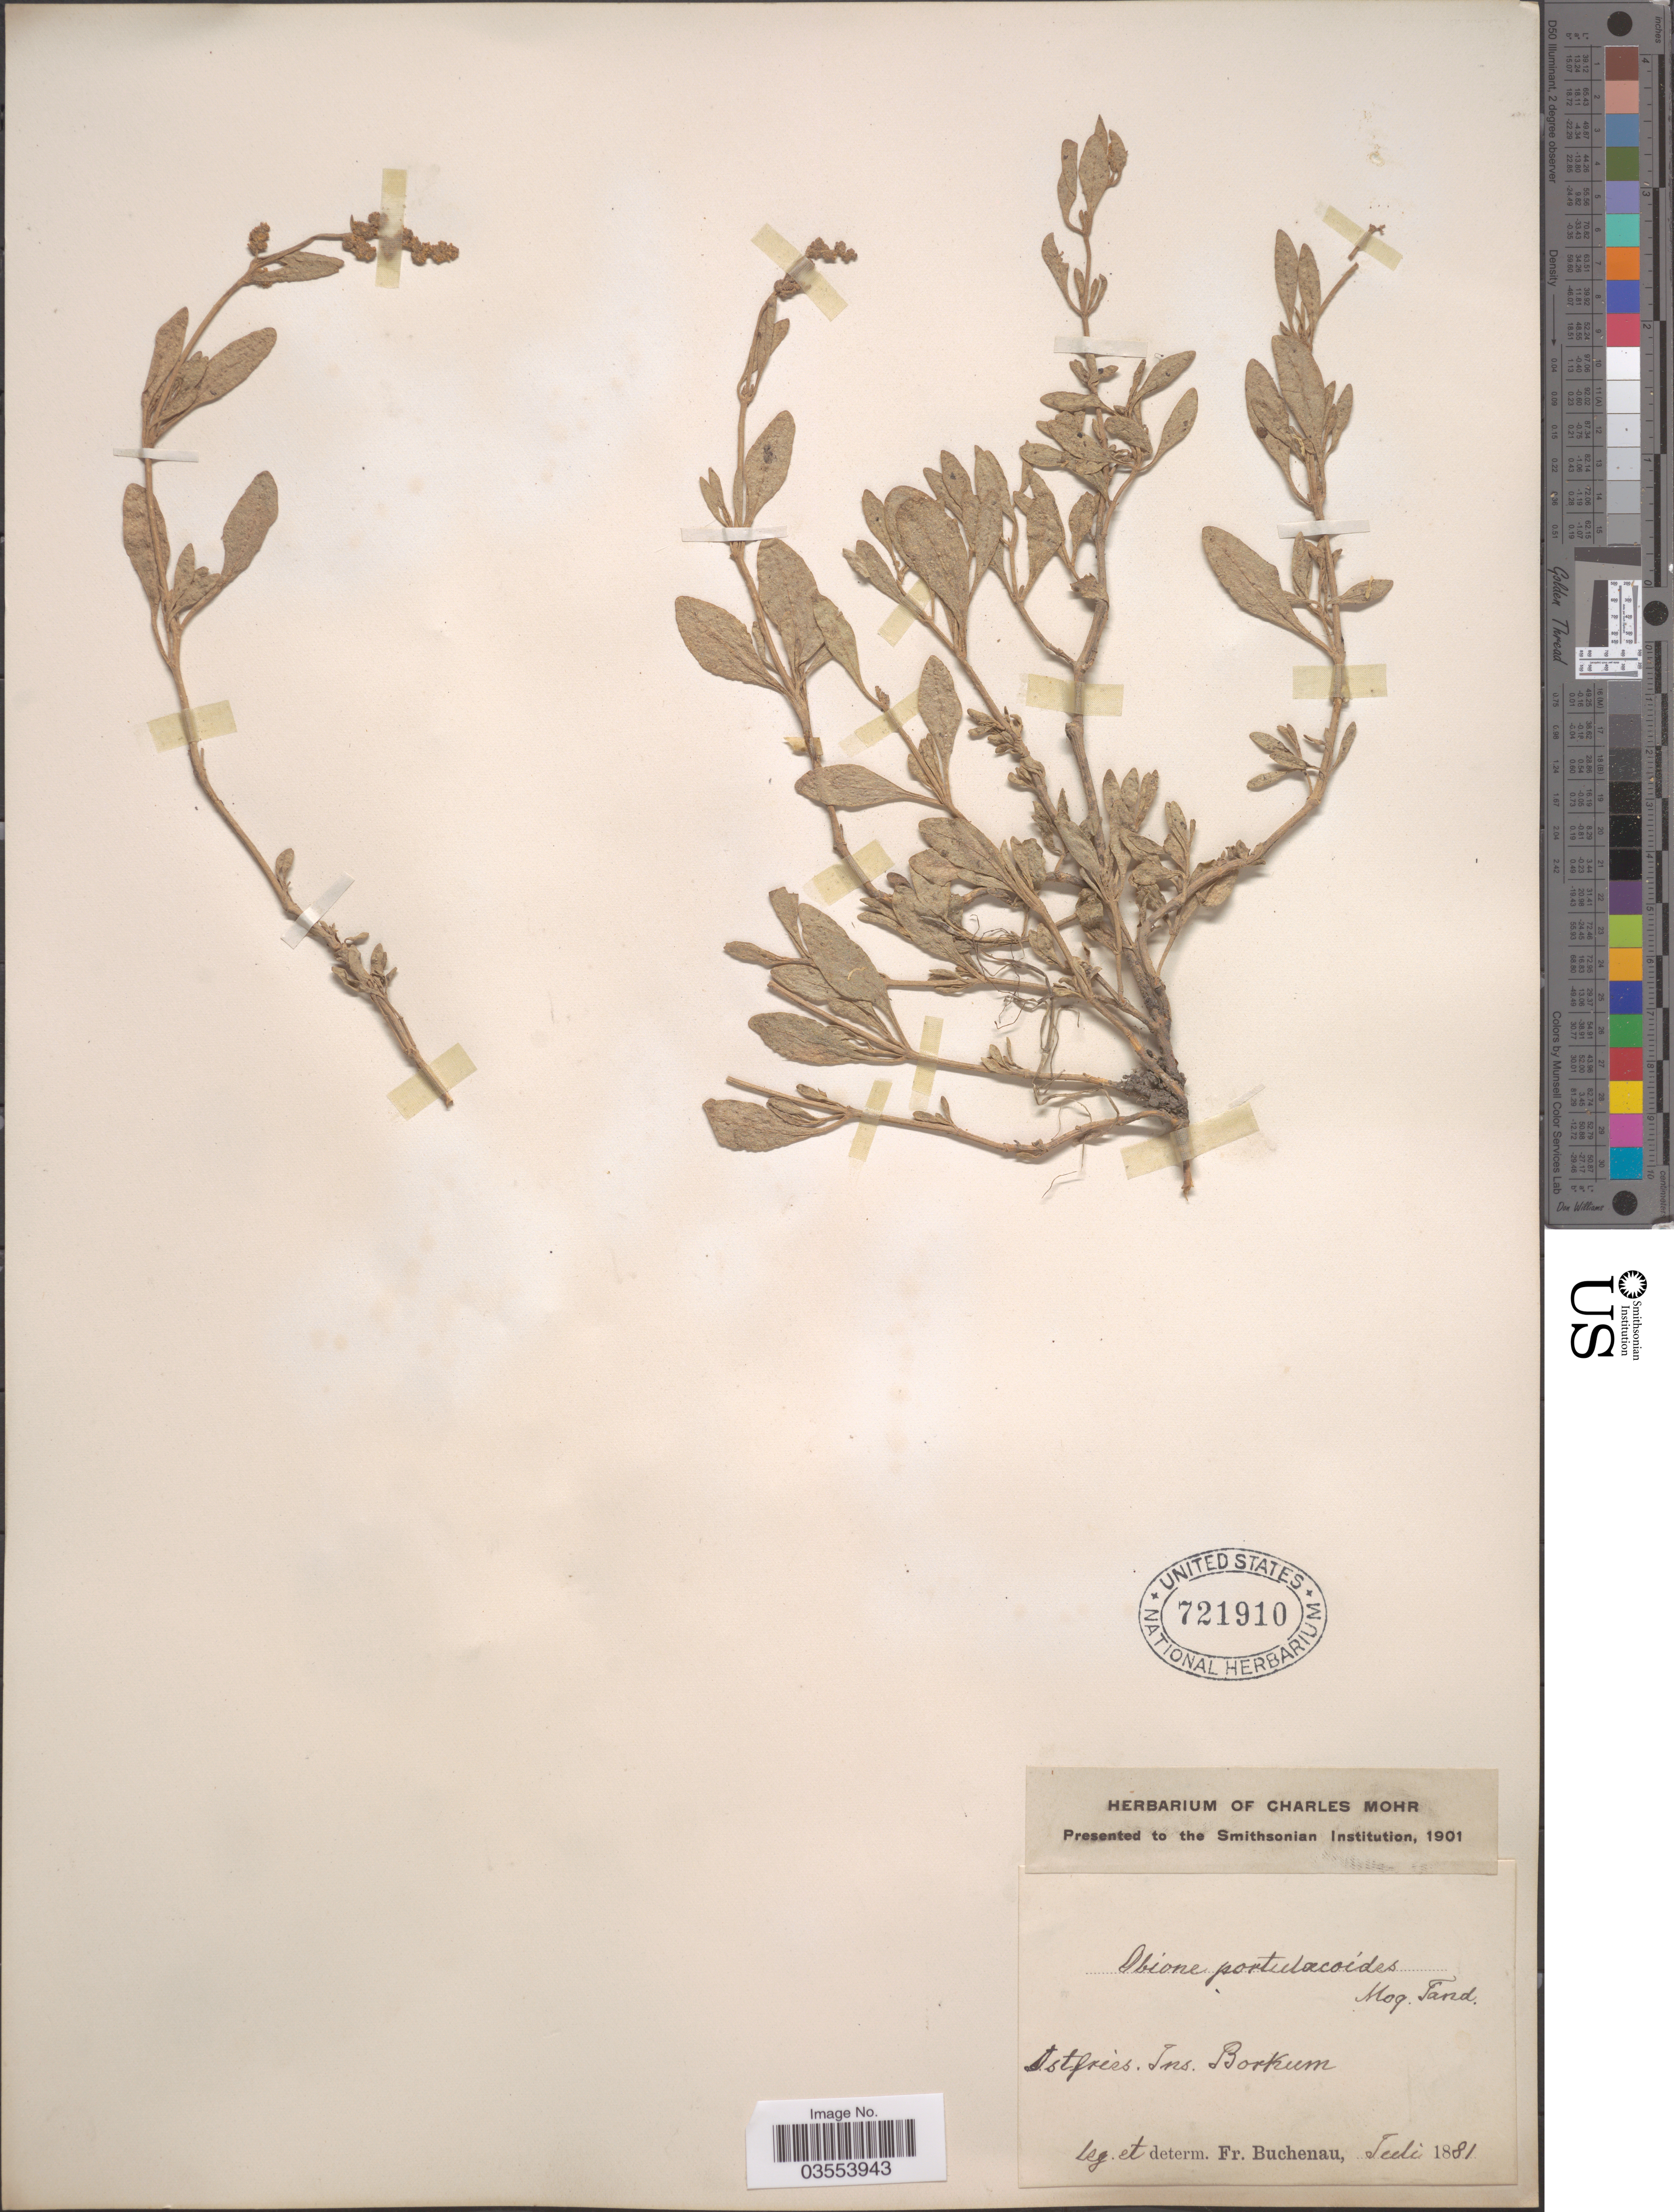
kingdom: Plantae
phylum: Tracheophyta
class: Magnoliopsida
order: Caryophyllales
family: Amaranthaceae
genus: Atriplex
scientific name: Atriplex portulacoides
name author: L.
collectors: F. Buchenau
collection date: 1881-07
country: Germany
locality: Ostfries. Ins. Borkum.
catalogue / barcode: US 721910